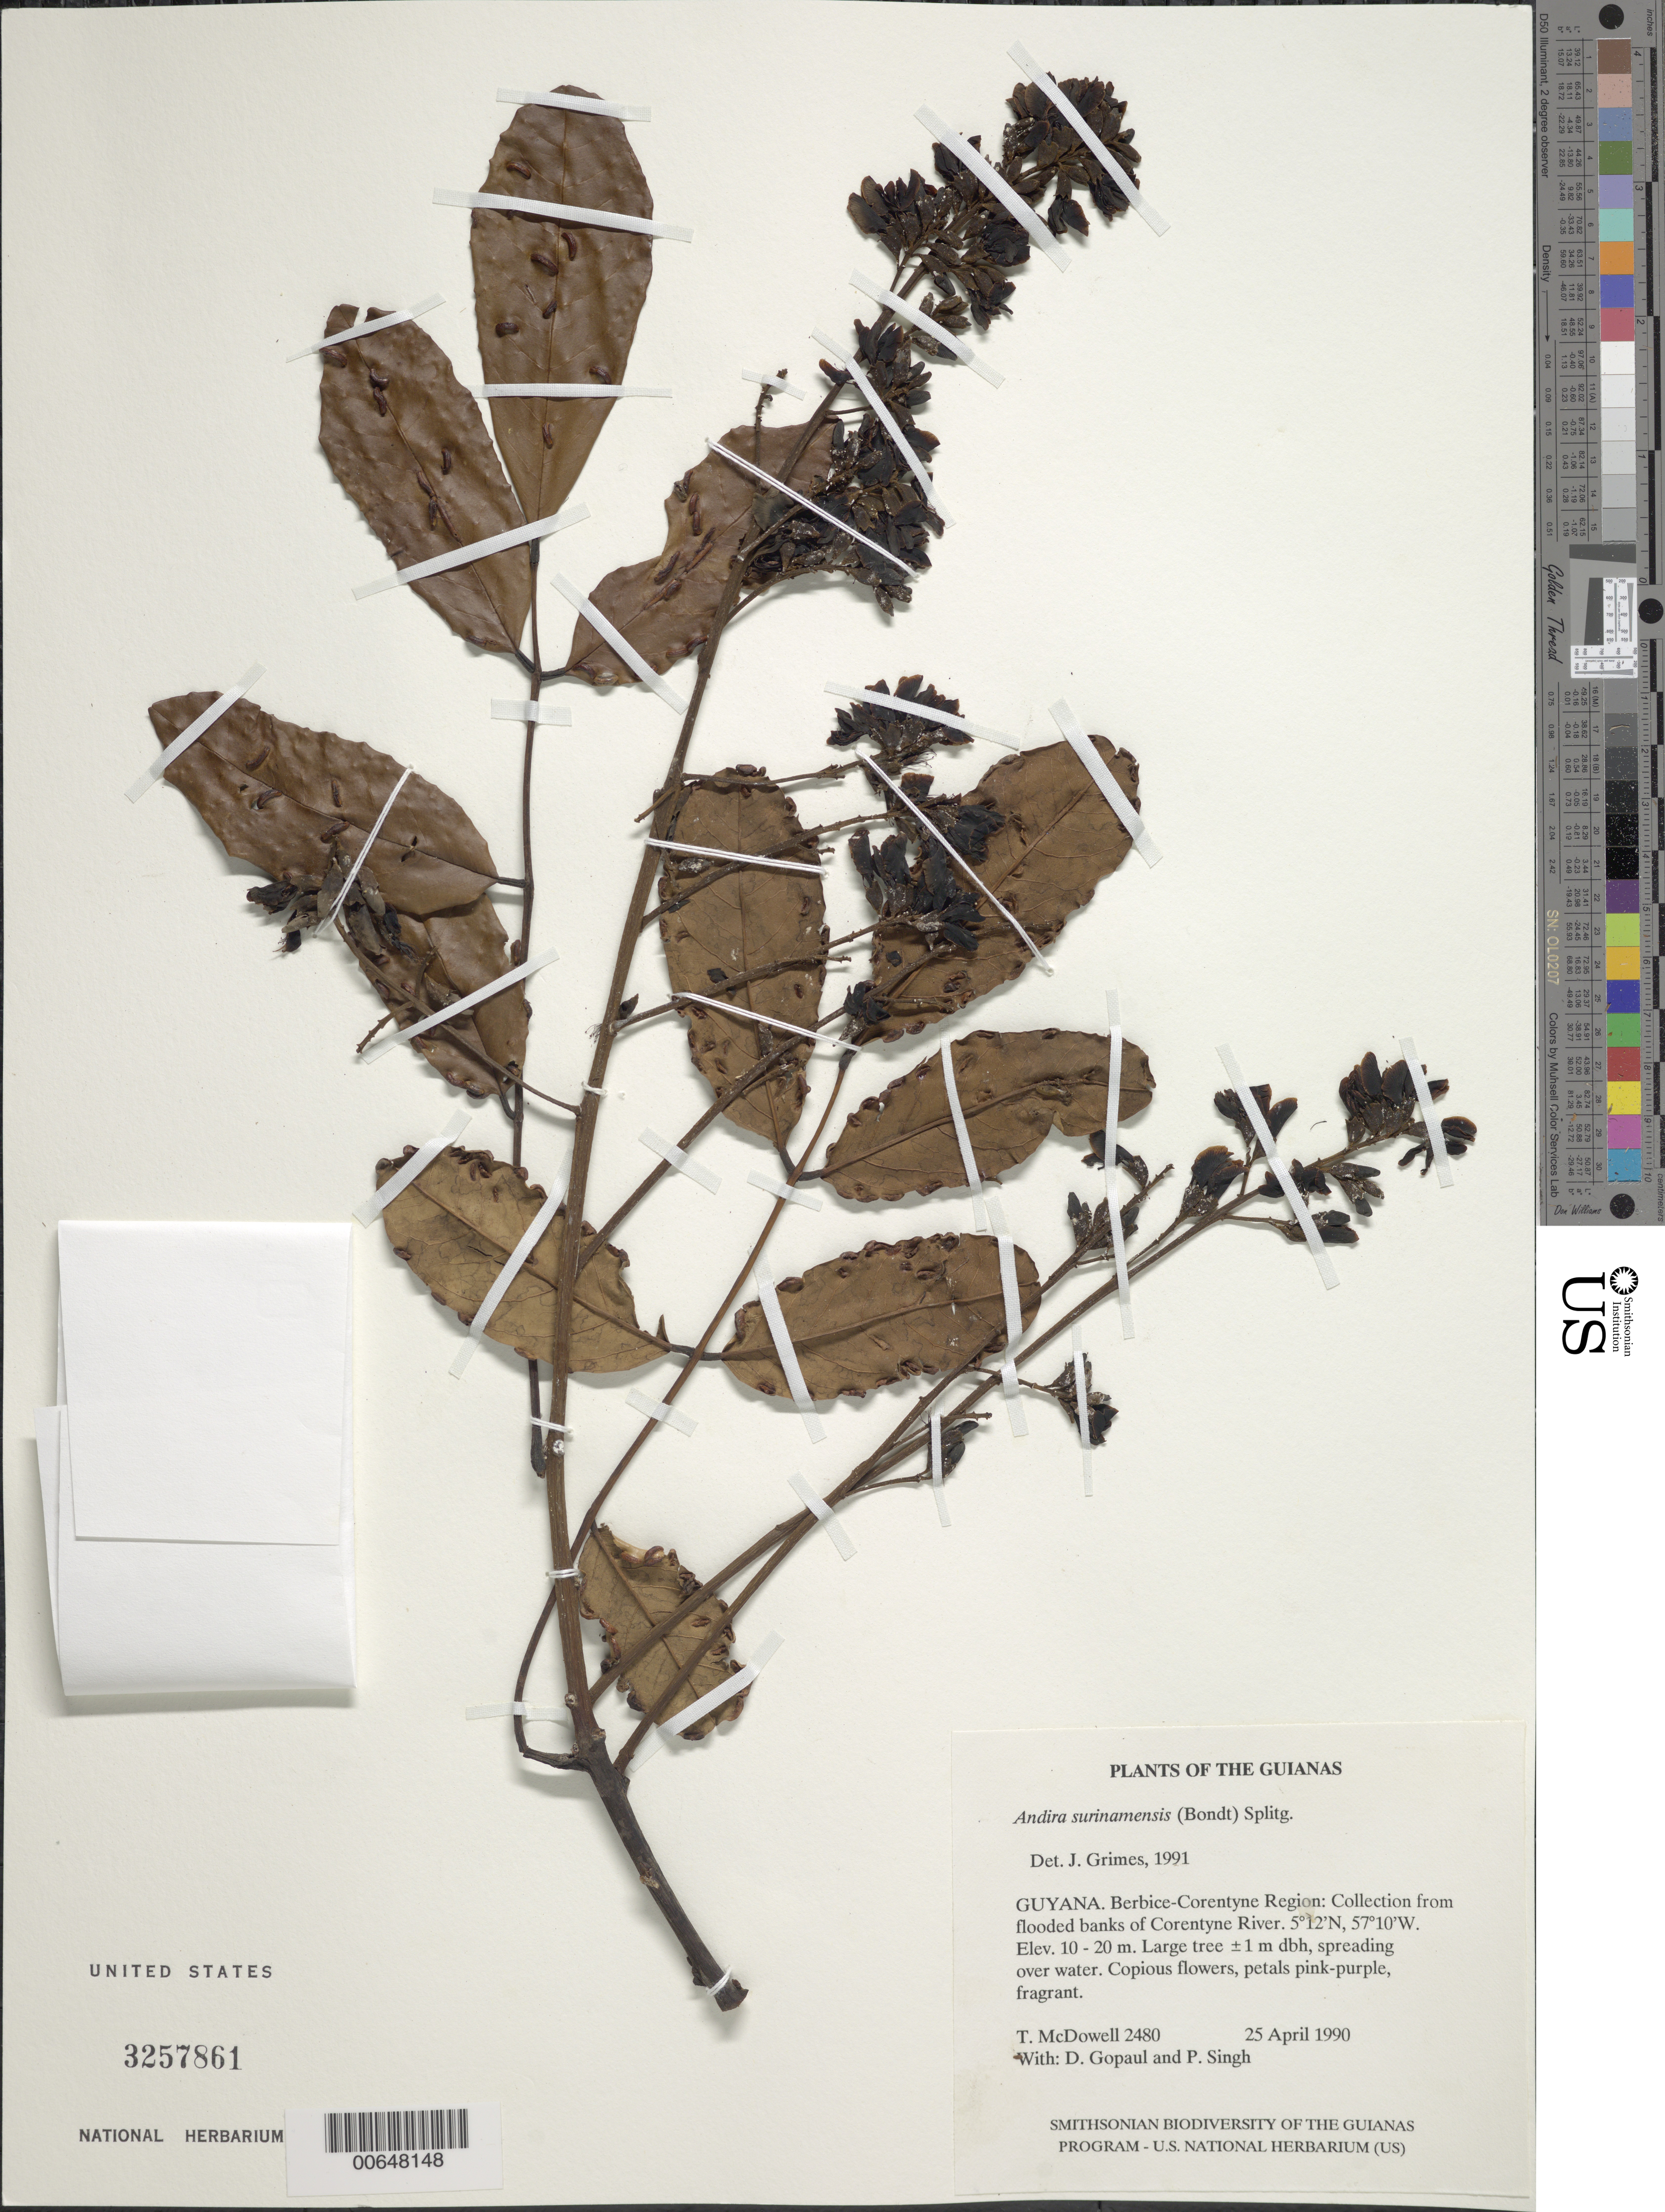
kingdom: Plantae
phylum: Tracheophyta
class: Magnoliopsida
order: Fabales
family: Fabaceae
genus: Andira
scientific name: Andira surinamensis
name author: (Bondt) Splitg. ex Amshoff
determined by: Grimes, J.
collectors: T. McDowell, D. Gopaul & P. Singh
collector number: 2480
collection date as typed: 25 April 1990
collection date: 1990-04-25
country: Guyana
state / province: E. Berbice-Corentyne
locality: Corentyne River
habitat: Flooded river banks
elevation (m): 10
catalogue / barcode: US 3257861